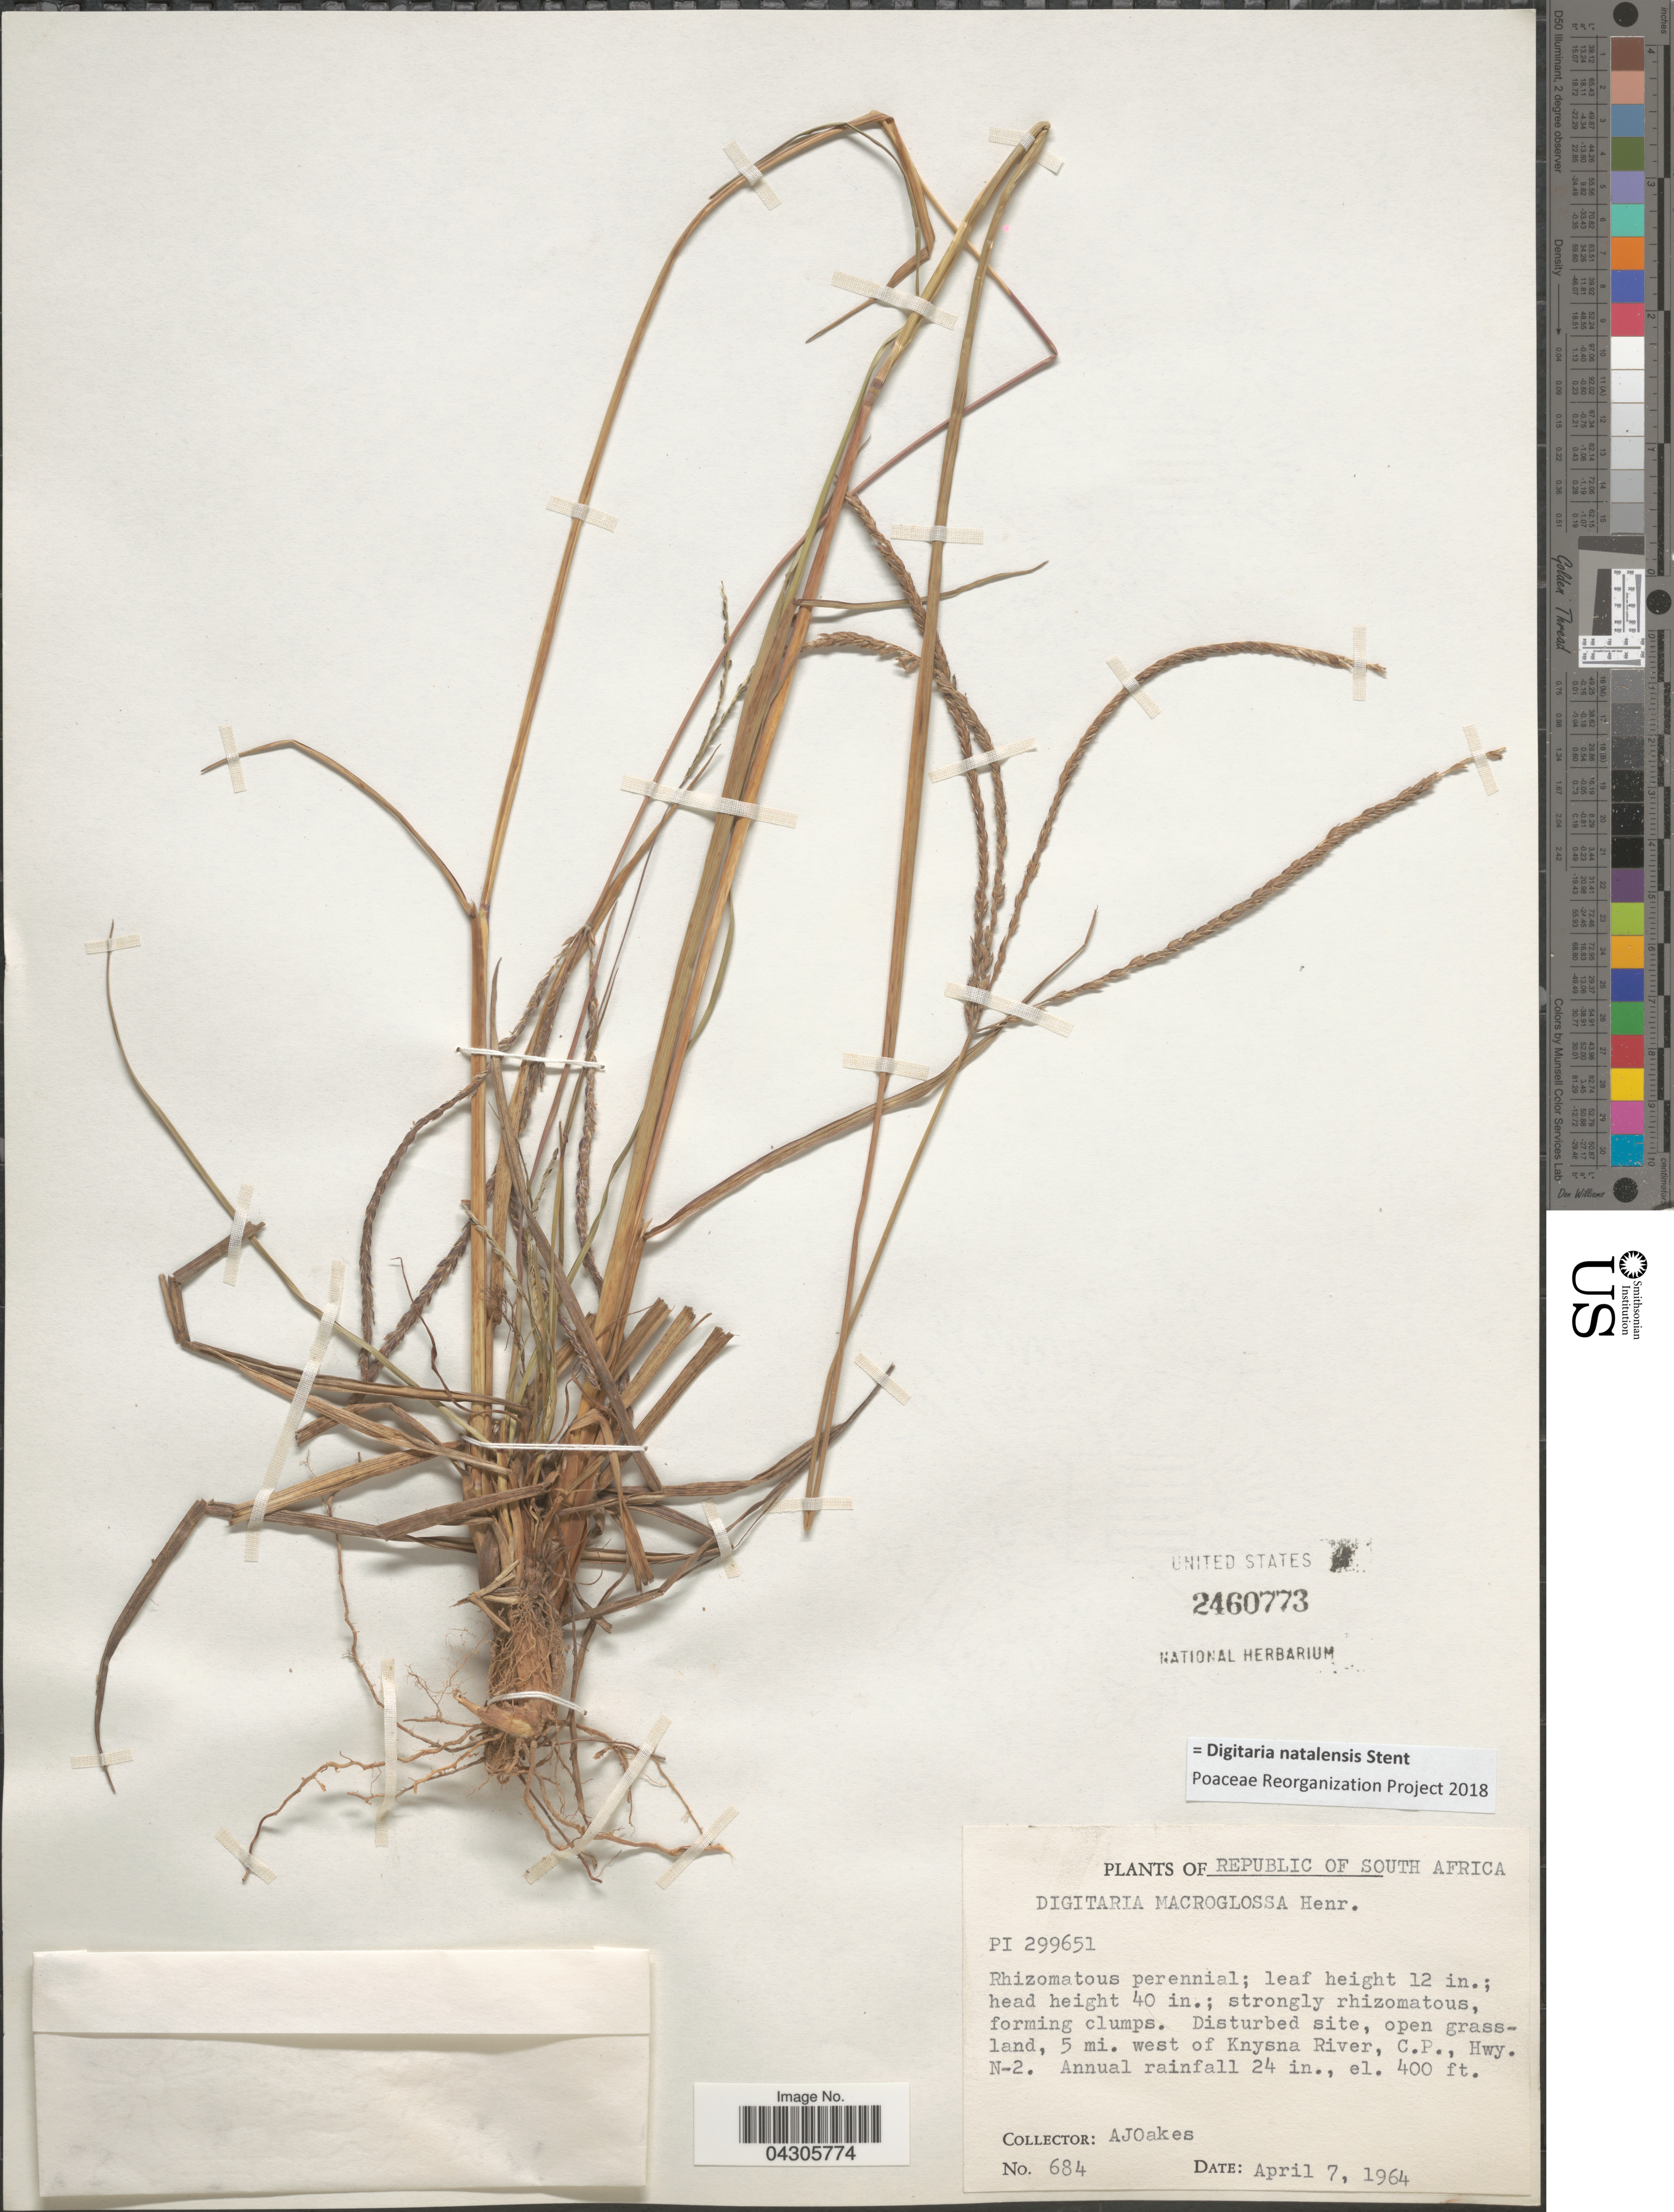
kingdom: Plantae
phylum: Tracheophyta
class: Liliopsida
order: Poales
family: Poaceae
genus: Digitaria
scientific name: Digitaria natalensis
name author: Stent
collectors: A. Oakes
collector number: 684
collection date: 1964-04-07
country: South Africa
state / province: Western Cape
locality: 5 mi. west of Knysna River, Hwy. N-2.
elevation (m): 122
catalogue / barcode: US 2460773